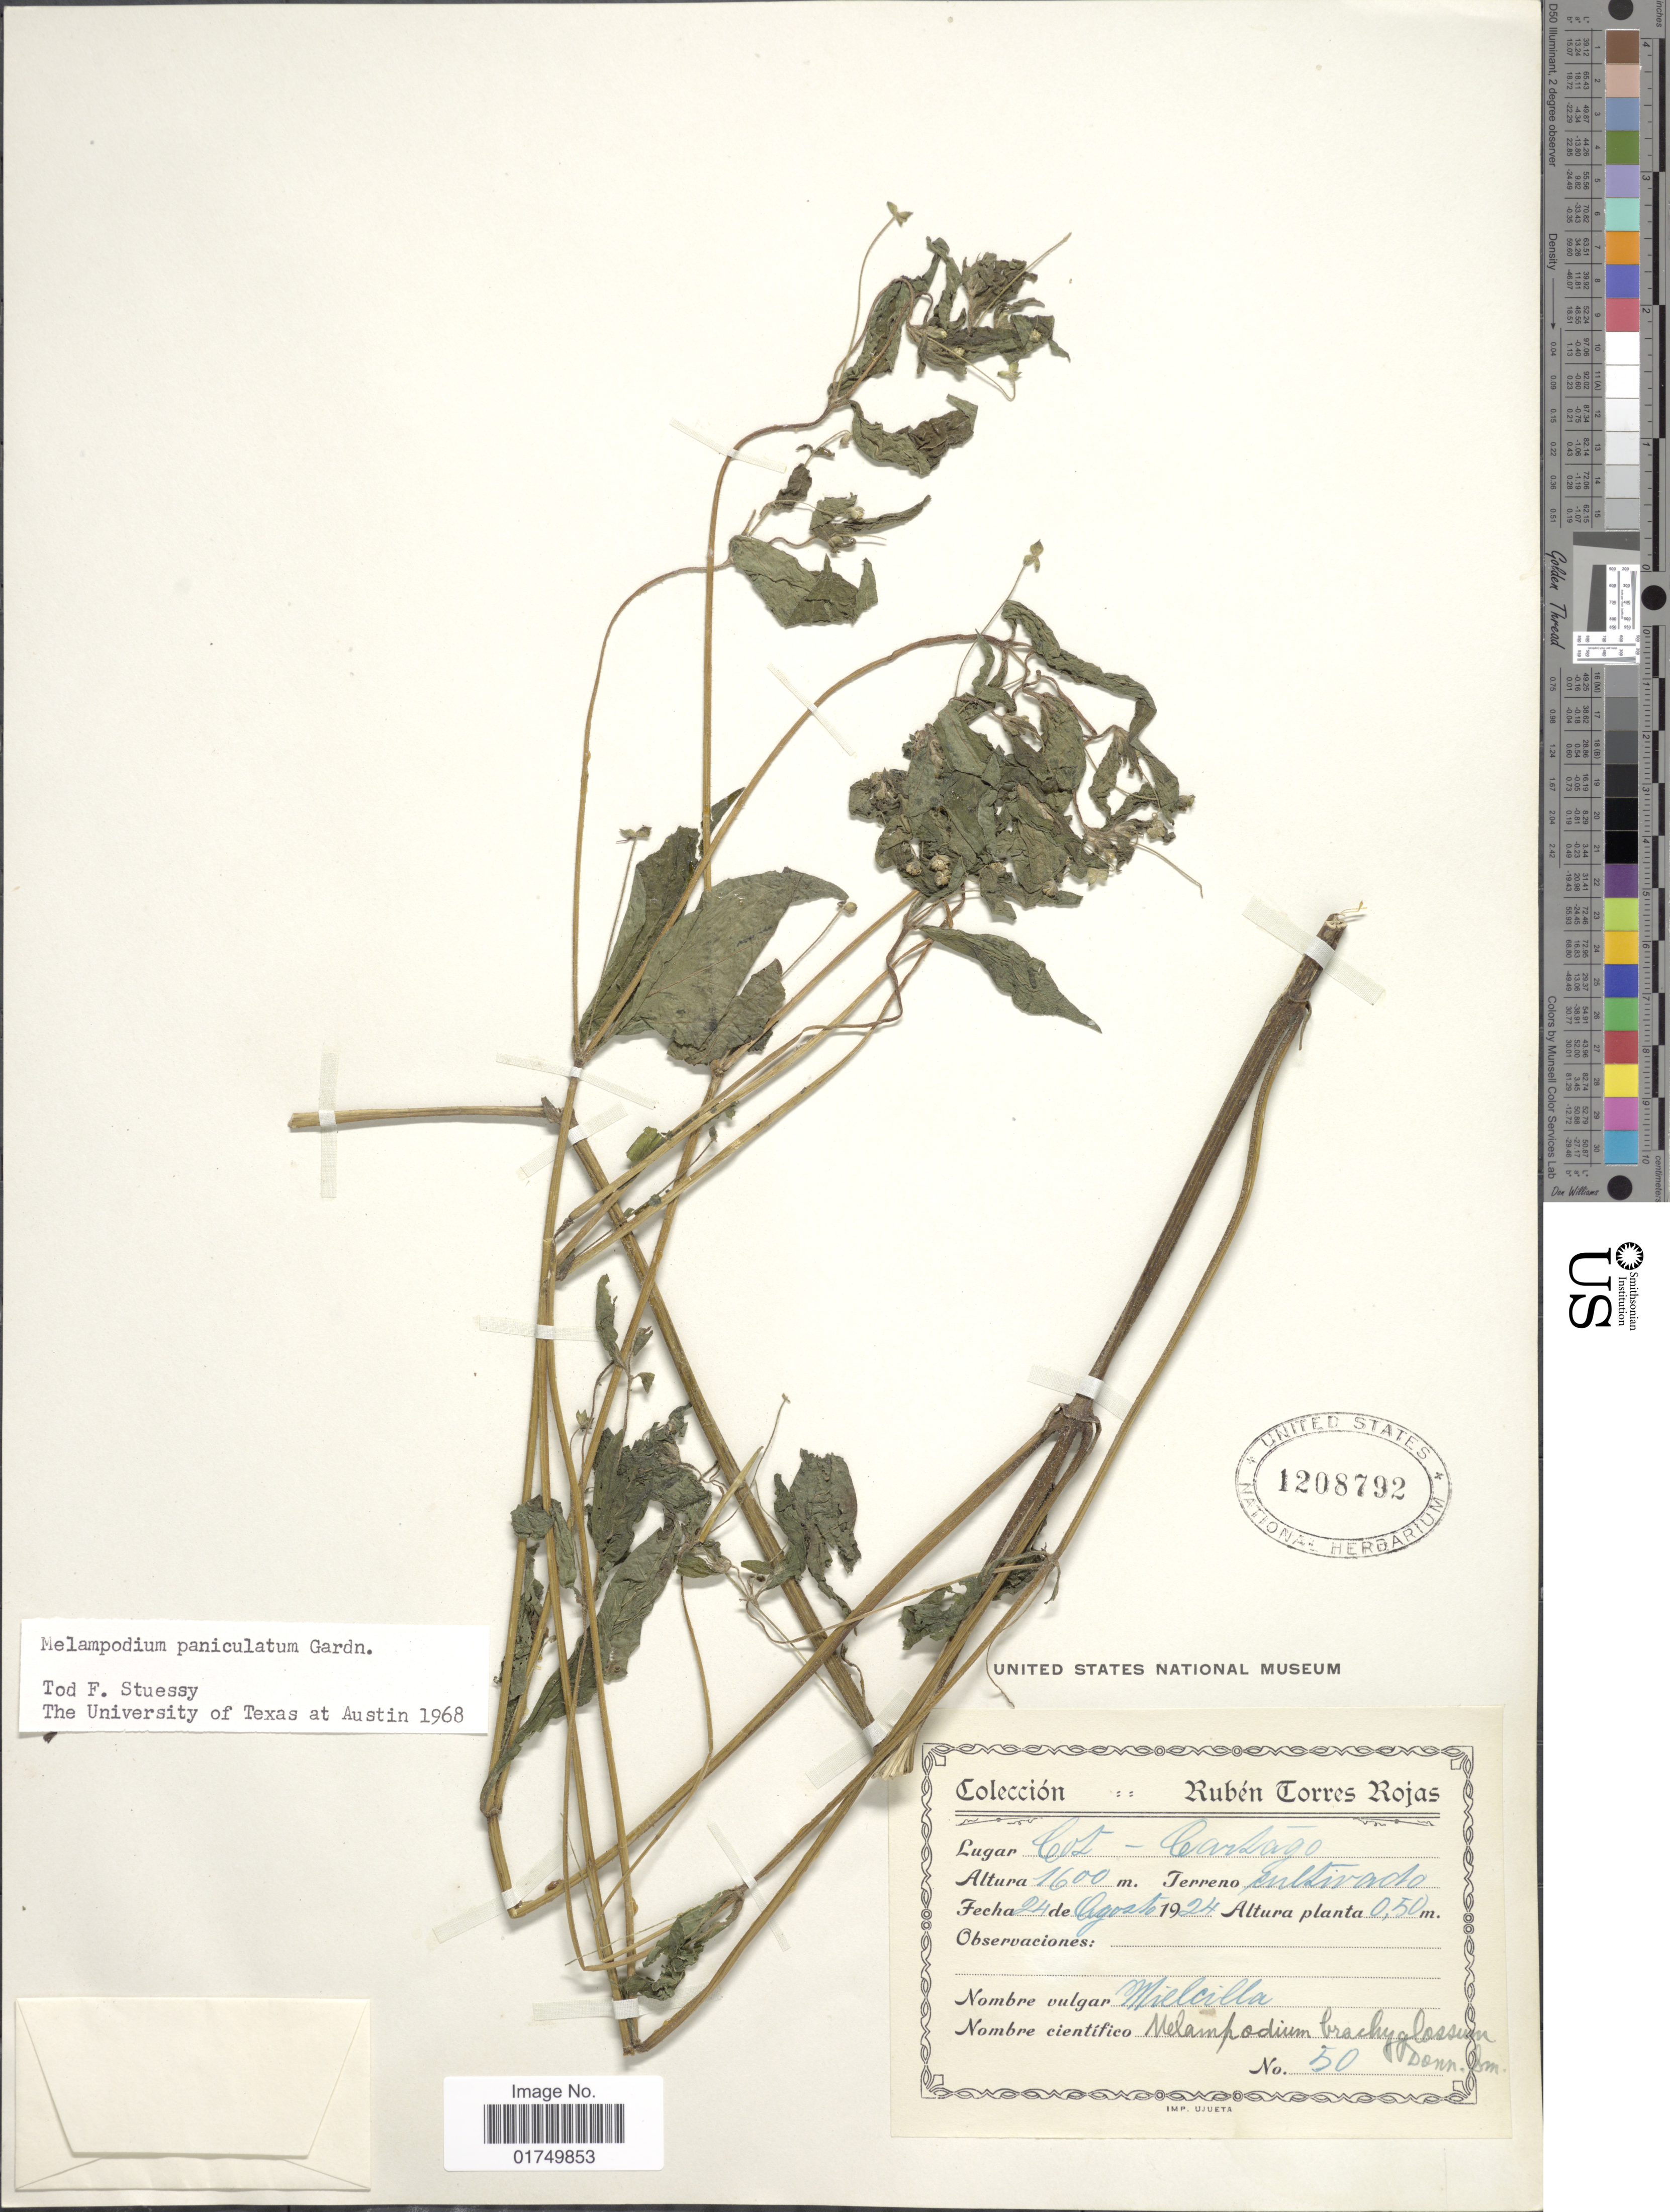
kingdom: Plantae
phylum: Tracheophyta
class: Magnoliopsida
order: Asterales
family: Asteraceae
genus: Melampodium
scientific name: Melampodium paniculatum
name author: Gardner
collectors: R. Torres Rojas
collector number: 50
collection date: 1924-08-24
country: Costa Rica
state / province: Cartago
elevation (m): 1600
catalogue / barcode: US 1208792